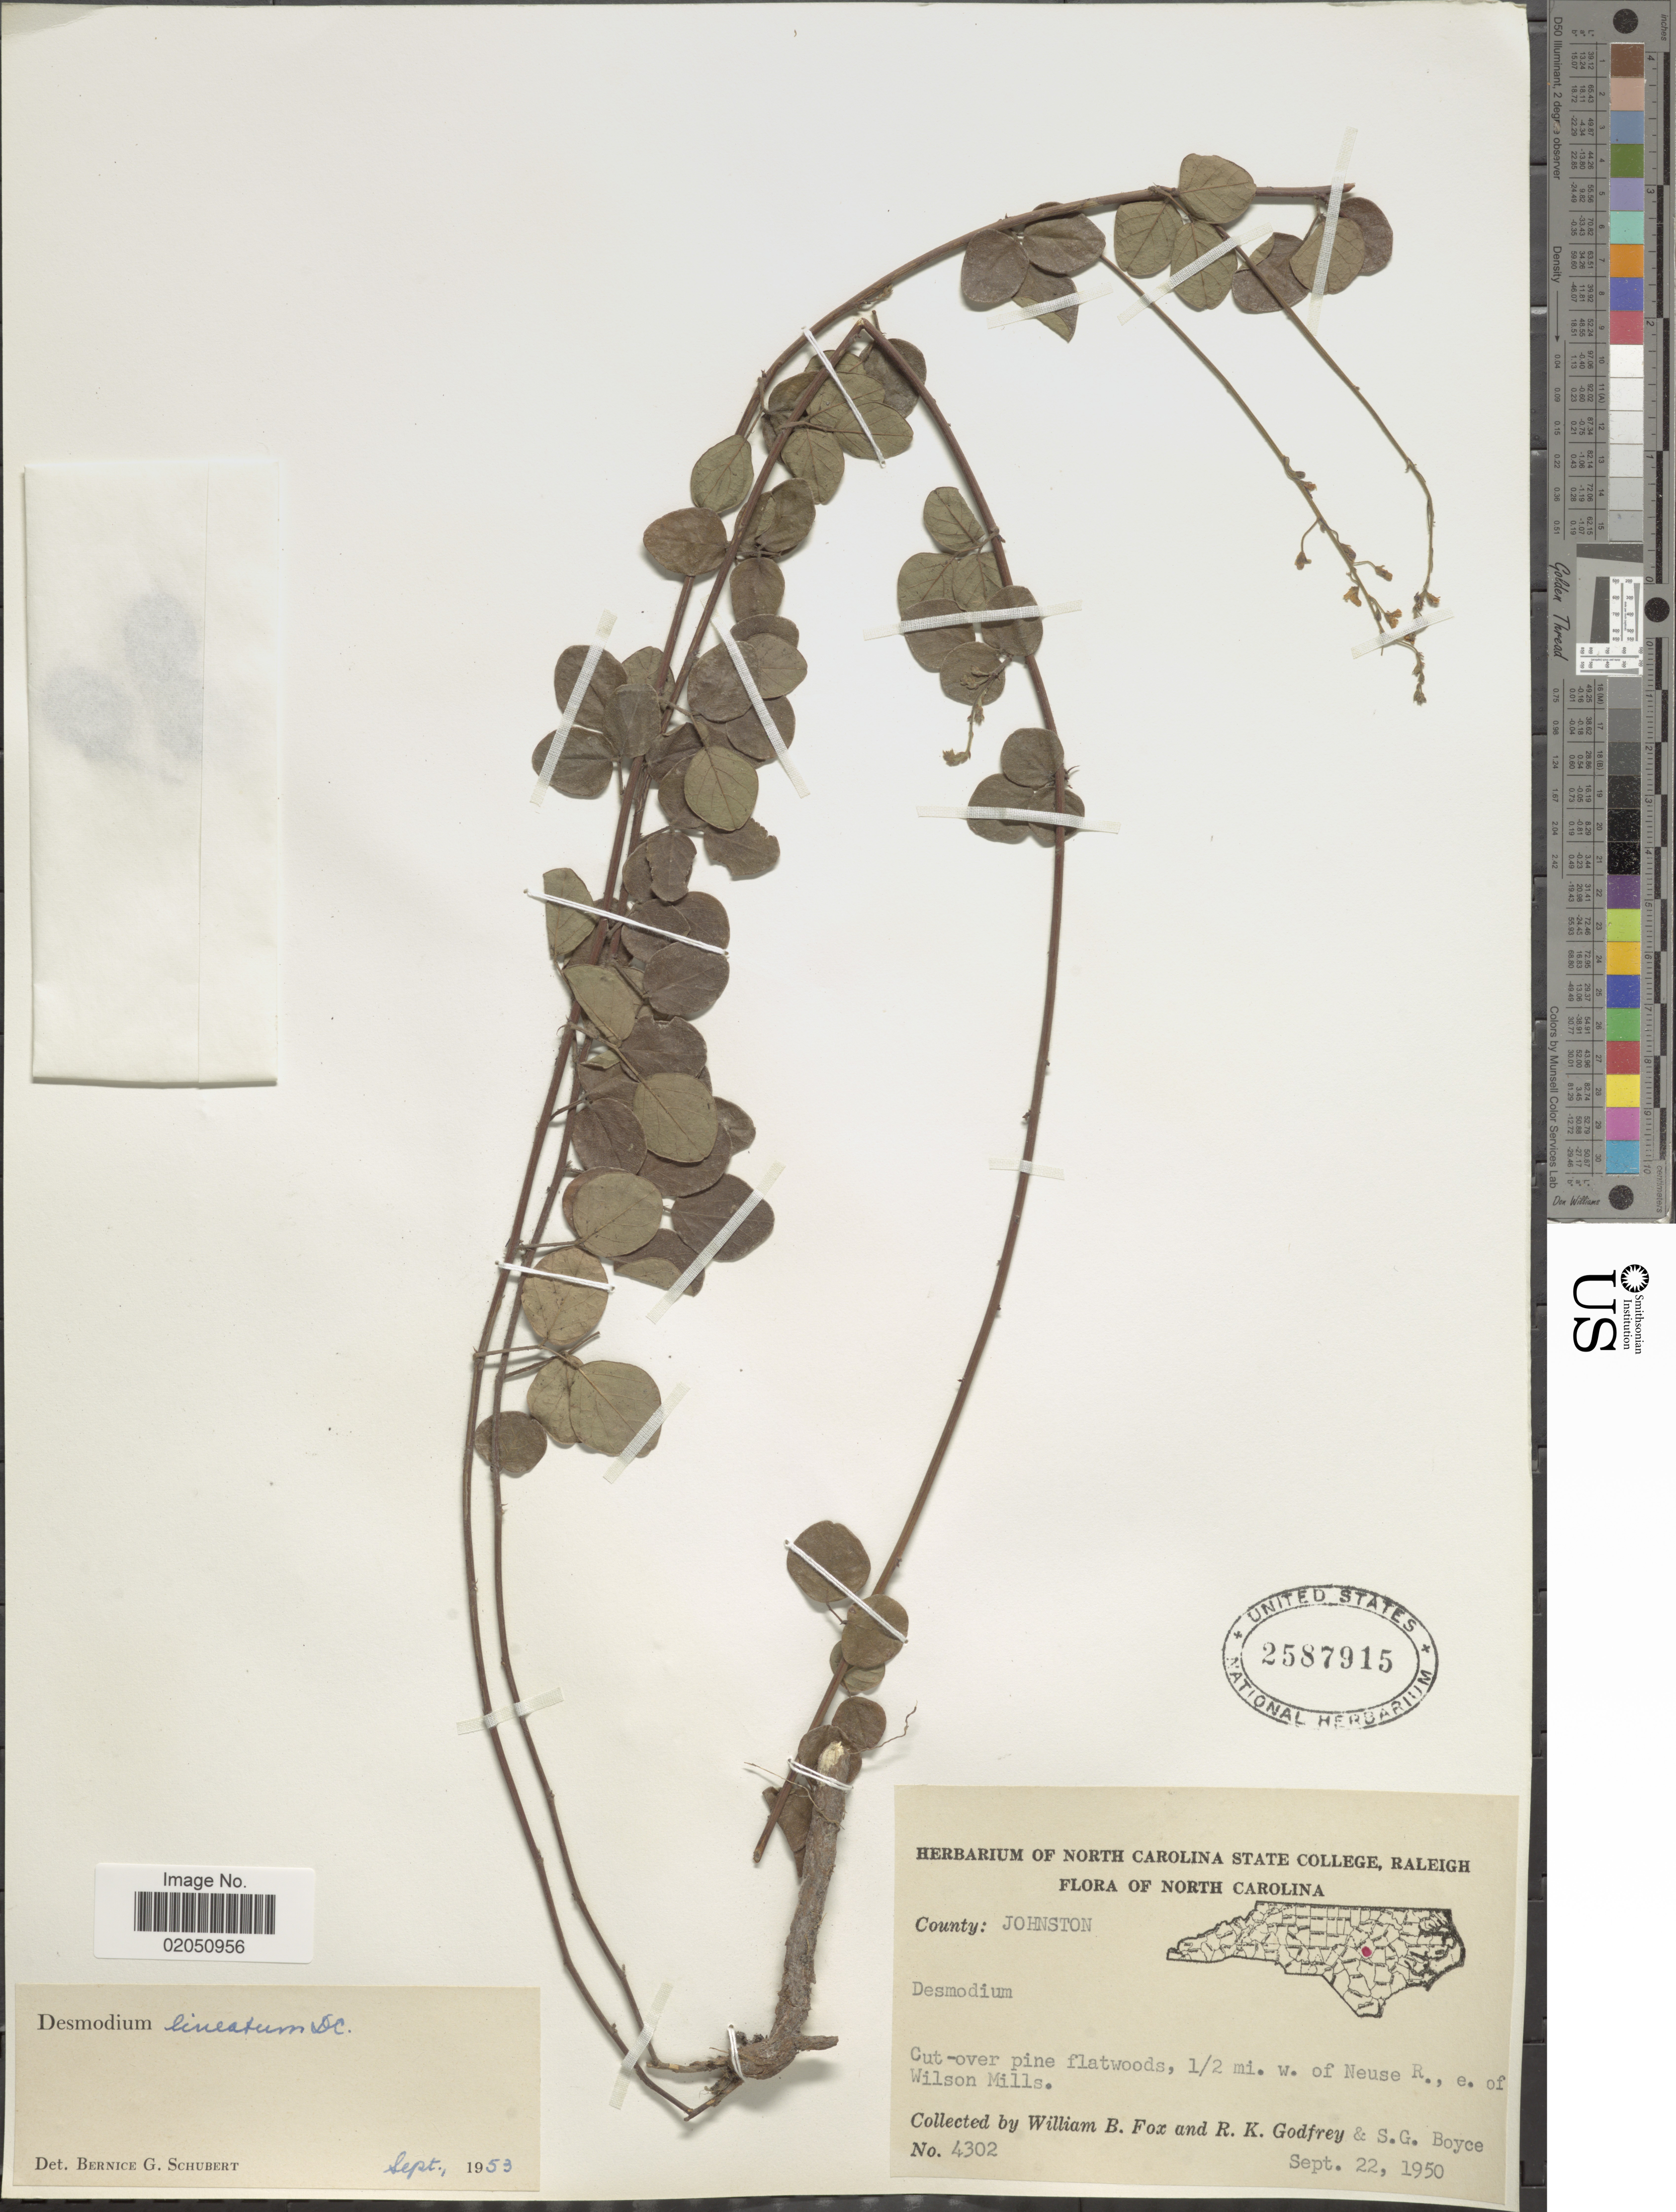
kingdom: Plantae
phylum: Tracheophyta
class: Magnoliopsida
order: Fabales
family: Fabaceae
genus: Desmodium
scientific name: Desmodium lineatum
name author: DC.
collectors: W. B. Fox, R. K. Godfrey & S. Boyce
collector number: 4302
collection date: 1950-09-22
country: United States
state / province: North Carolina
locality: County: Johnston, Cut-over pine flatwoods, ½ mi. w. of Neuse R., e. of Wilson Mills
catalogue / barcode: US 2587915